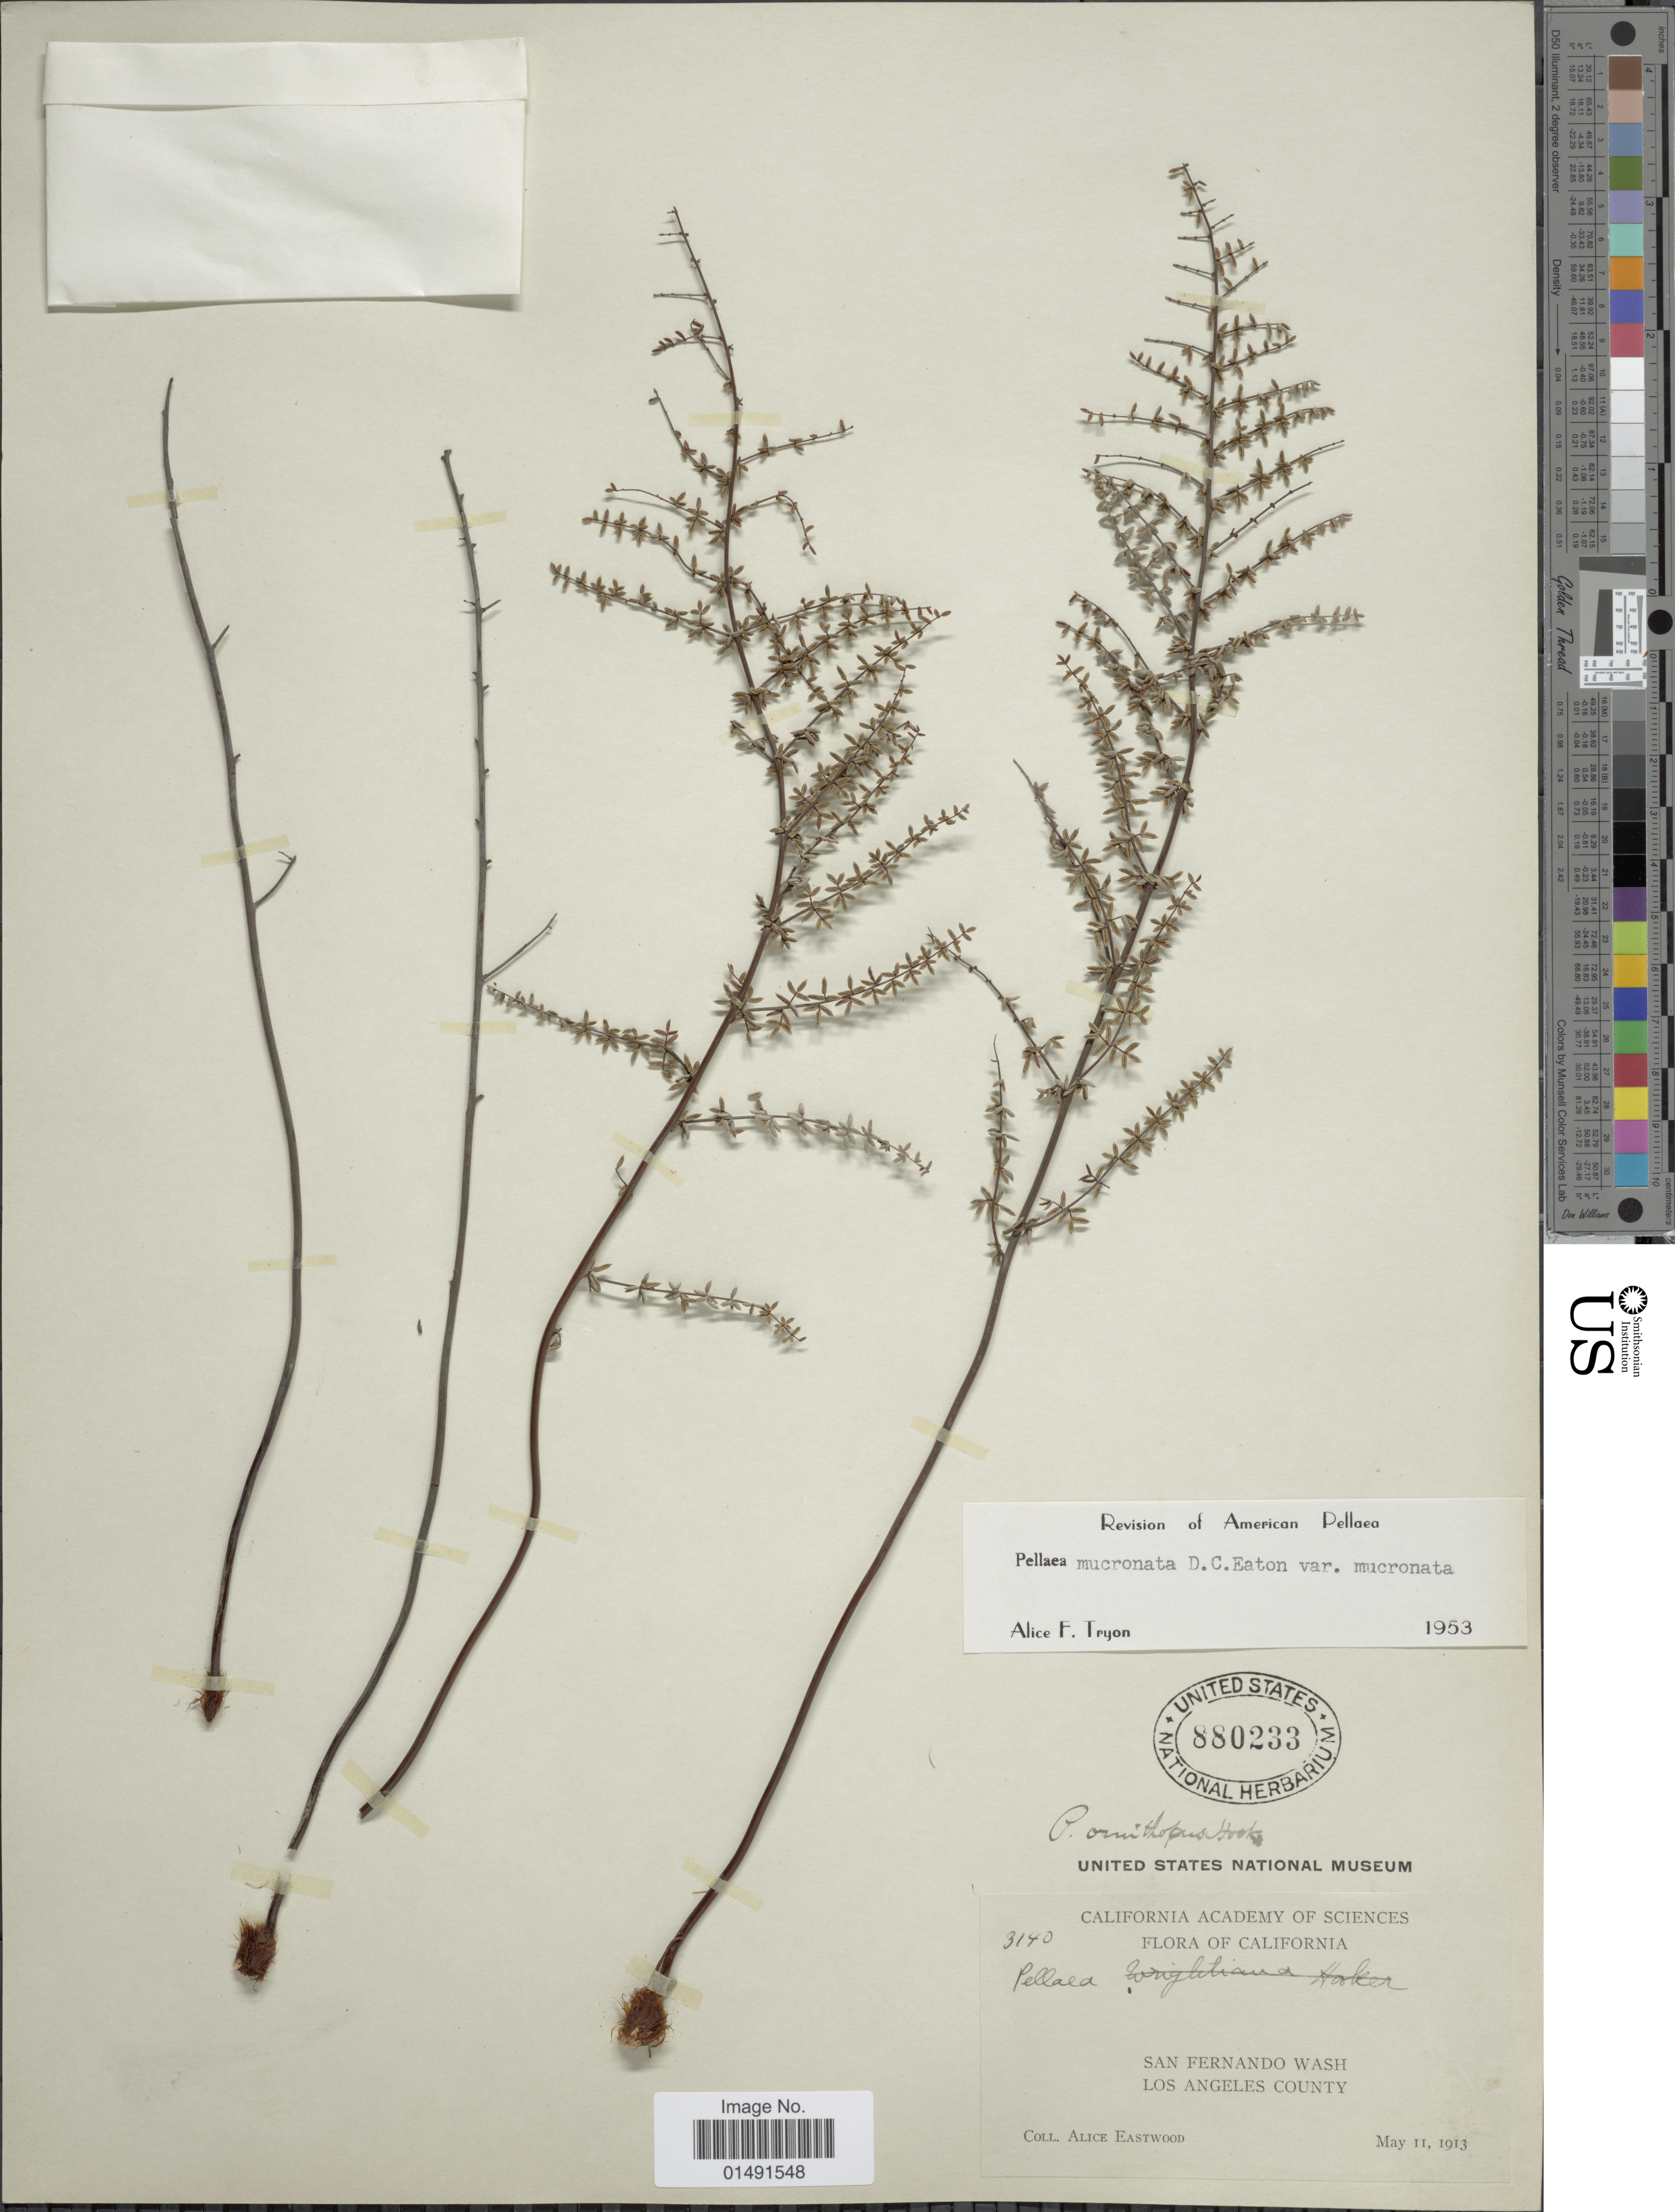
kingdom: Plantae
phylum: Tracheophyta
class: Polypodiopsida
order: Polypodiales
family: Pteridaceae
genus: Pellaea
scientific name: Pellaea mucronata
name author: (D.C. Eaton) D.C. Eaton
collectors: A. Eastwood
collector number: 3140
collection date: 1913-05-11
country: United States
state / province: California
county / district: Los Angeles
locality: San Fernando Wash Los Angeles County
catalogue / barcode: US 880233